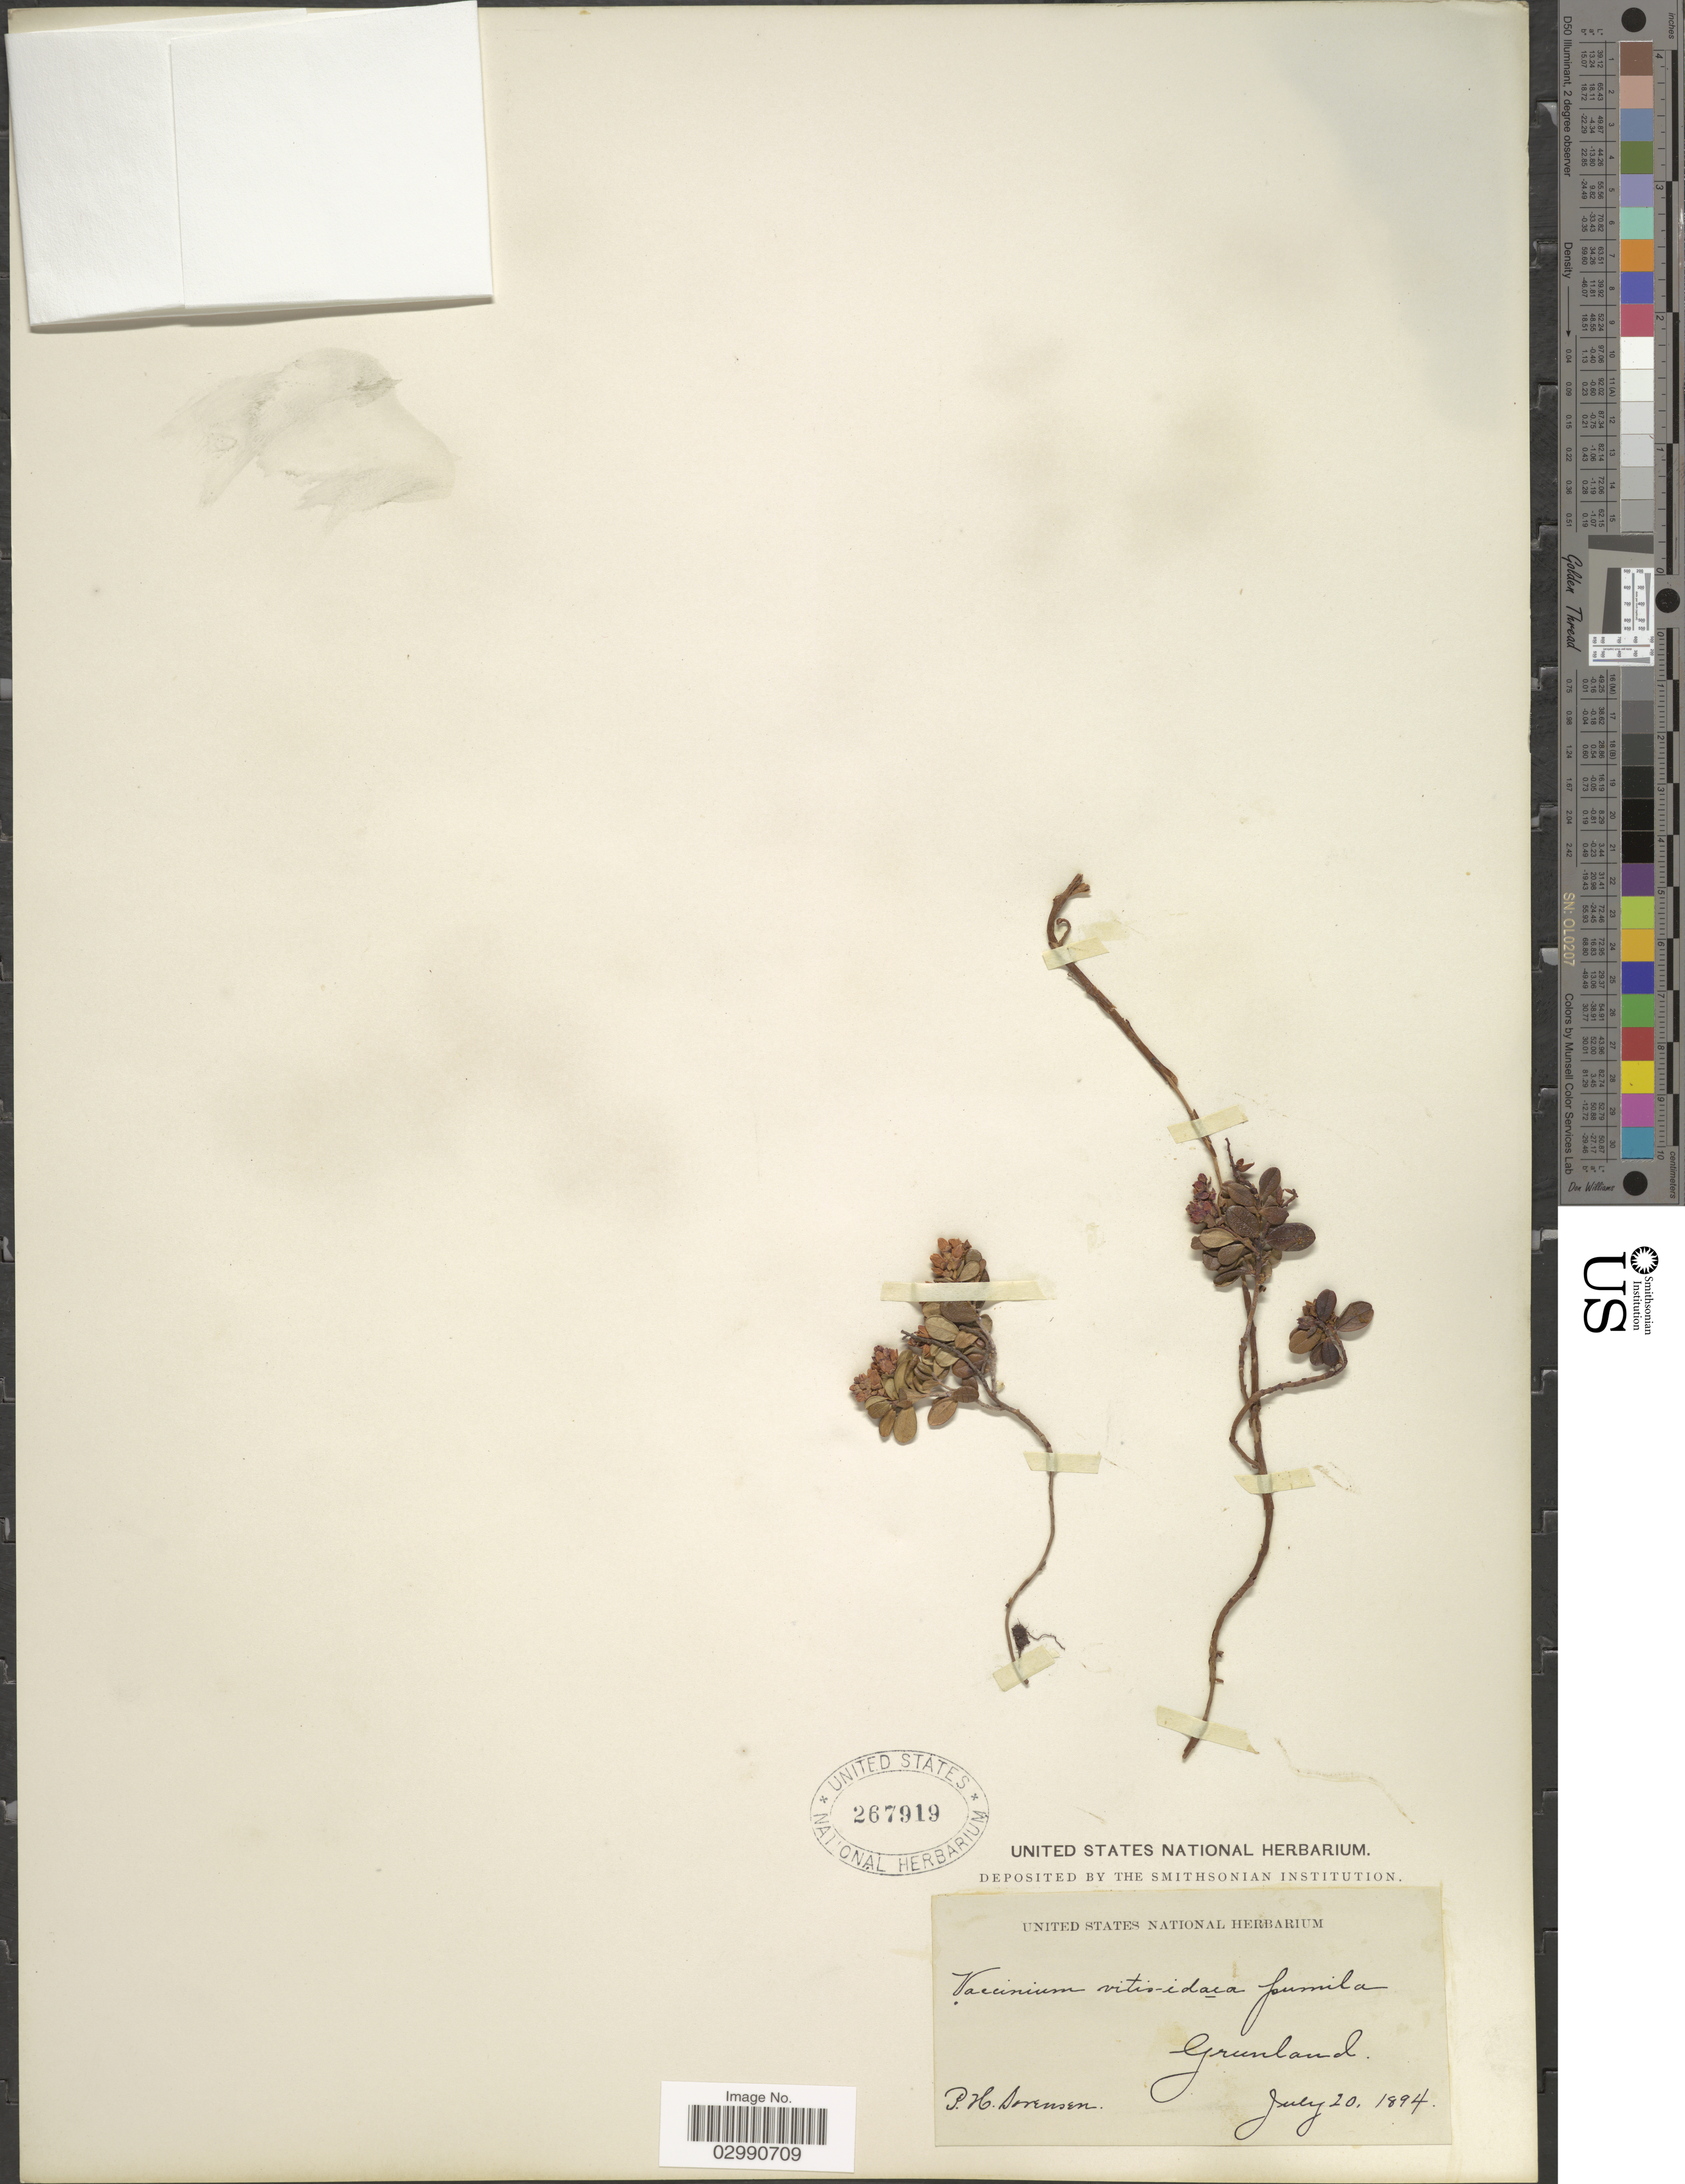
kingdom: Plantae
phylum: Tracheophyta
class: Magnoliopsida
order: Ericales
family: Ericaceae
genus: Vaccinium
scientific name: Vaccinium vitis-idaea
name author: L.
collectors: P. Sorensen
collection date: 1894-07-20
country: Greenland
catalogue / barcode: US 267919